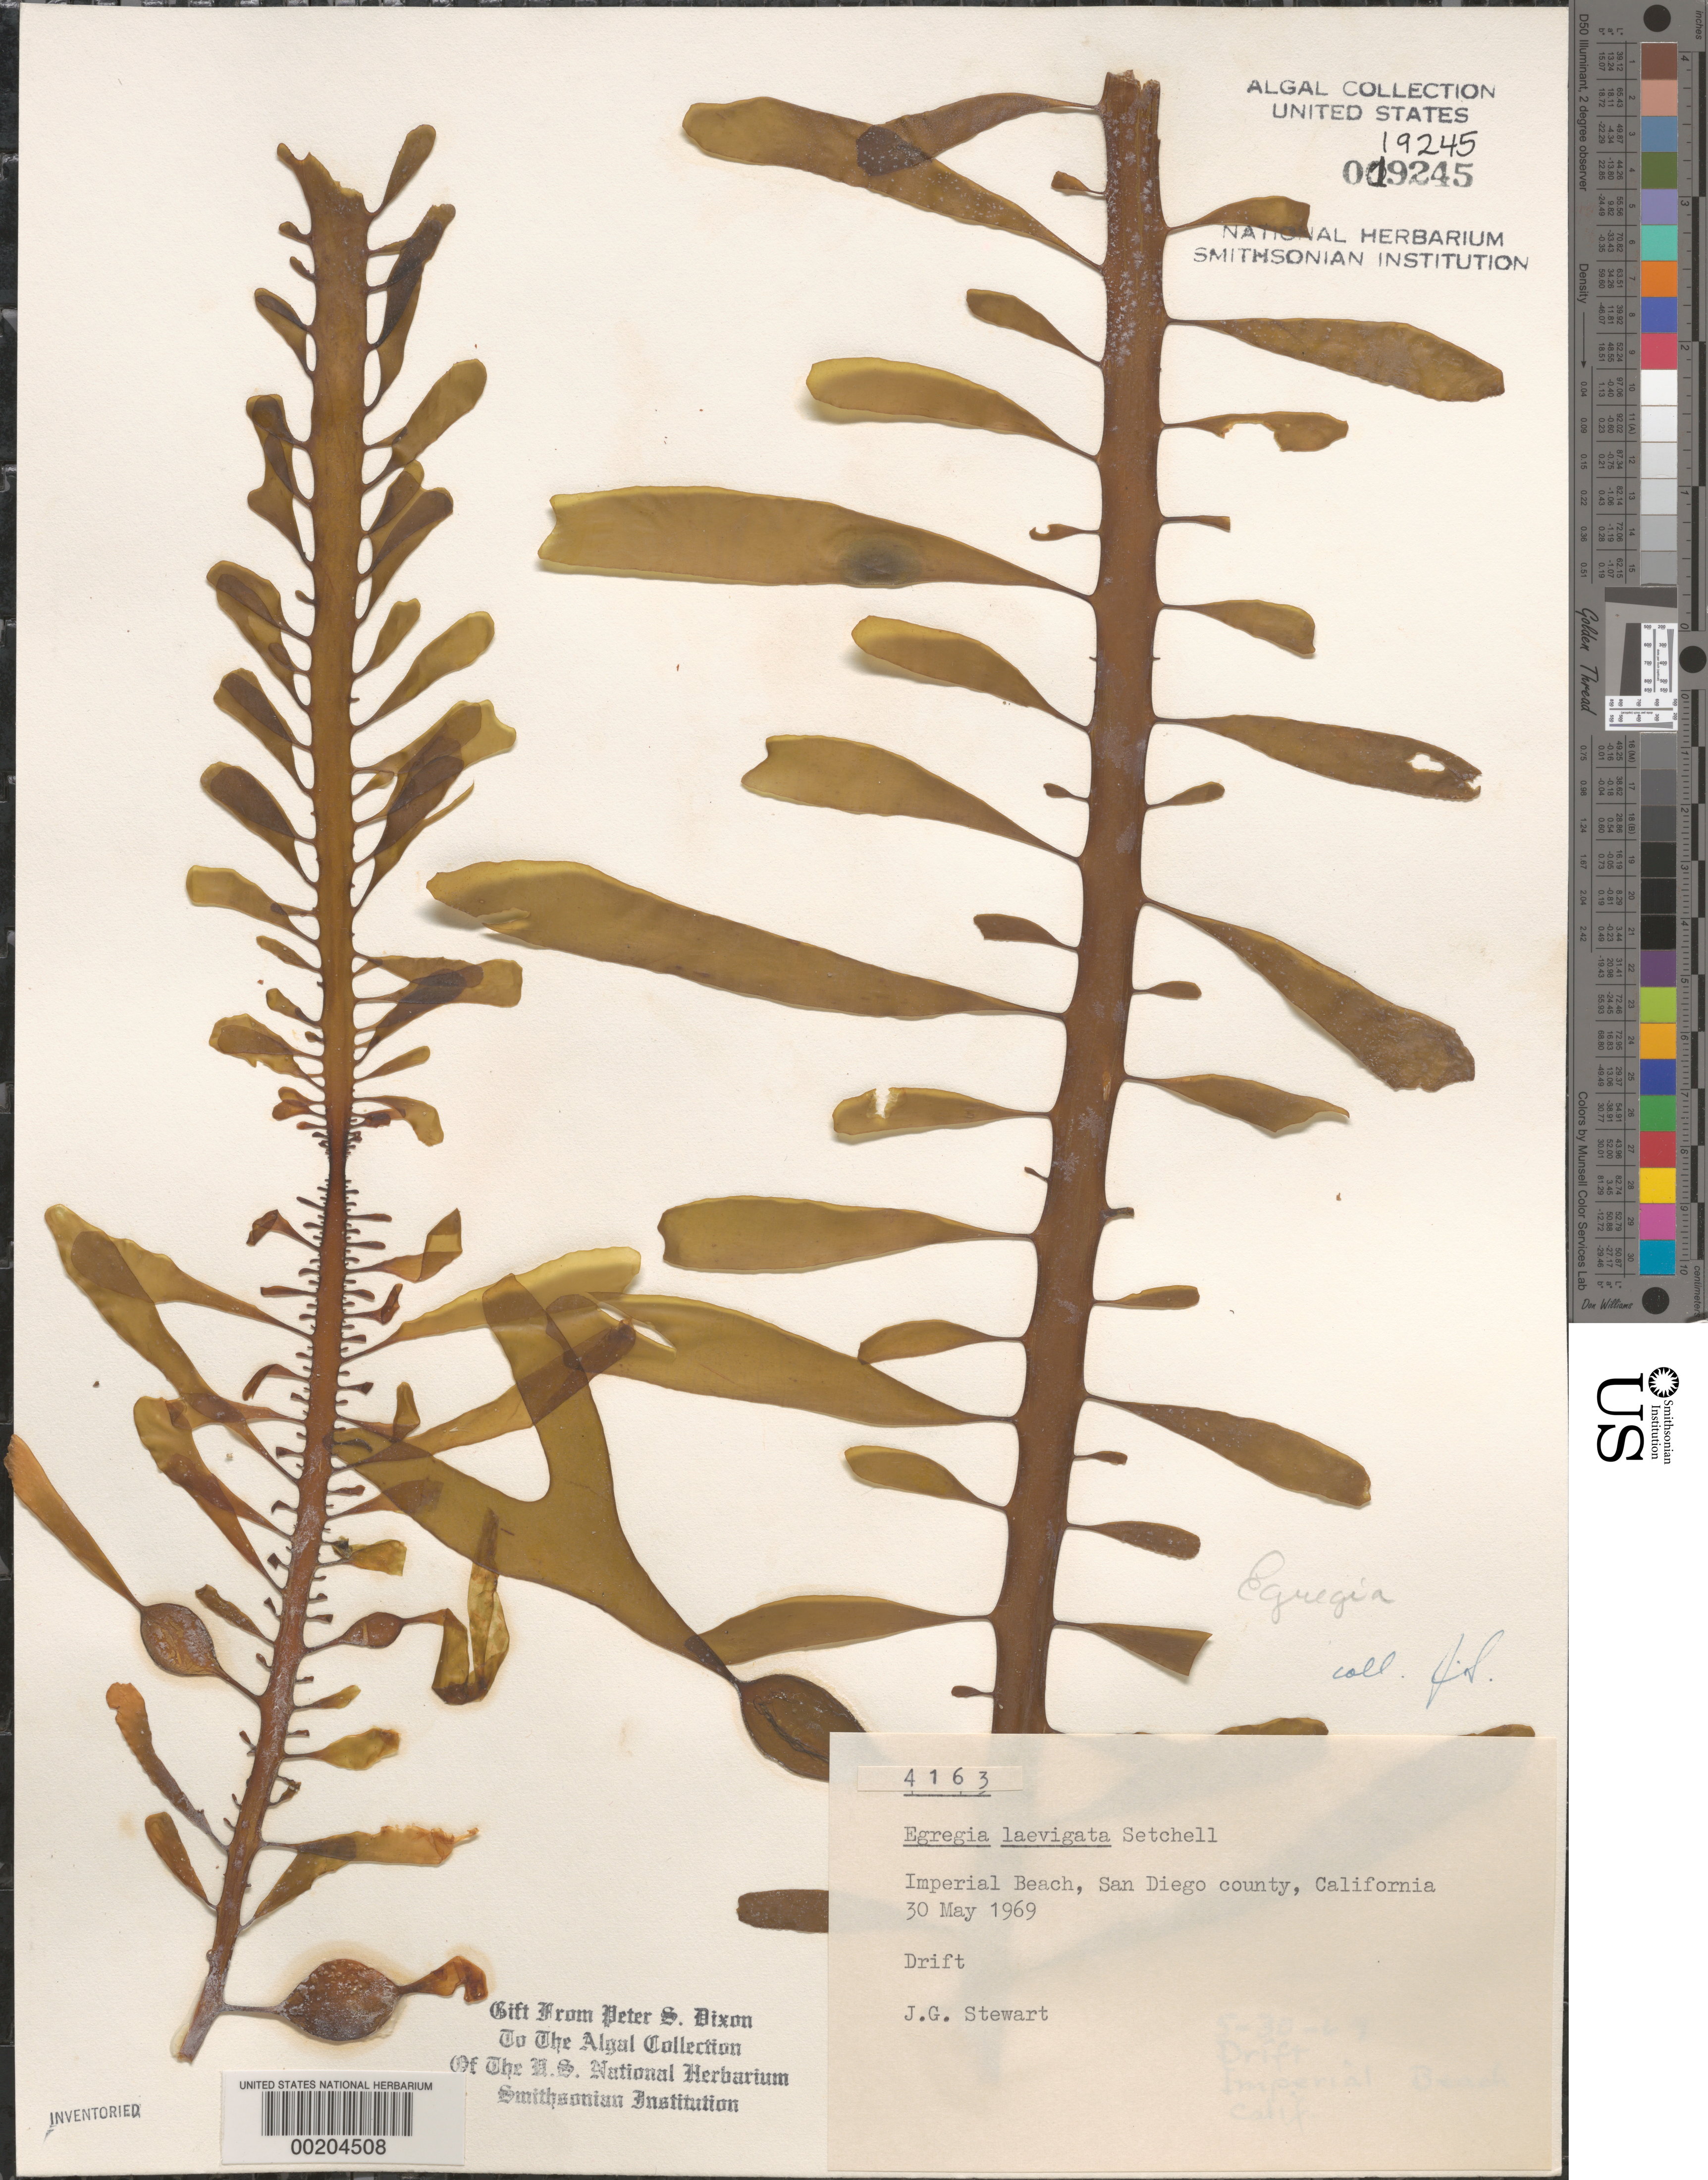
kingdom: Chromista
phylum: Ochrophyta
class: Phaeophyceae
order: Laminariales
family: Lessoniaceae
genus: Egregia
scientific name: Egregia menziesii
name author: (Turner) Aresch.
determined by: Algae name updating Project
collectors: J. Stewart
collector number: PSD 4163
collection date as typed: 30 May 1969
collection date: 1969-05-30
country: United States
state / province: California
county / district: San Diego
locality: Imperial Beach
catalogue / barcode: US 19245